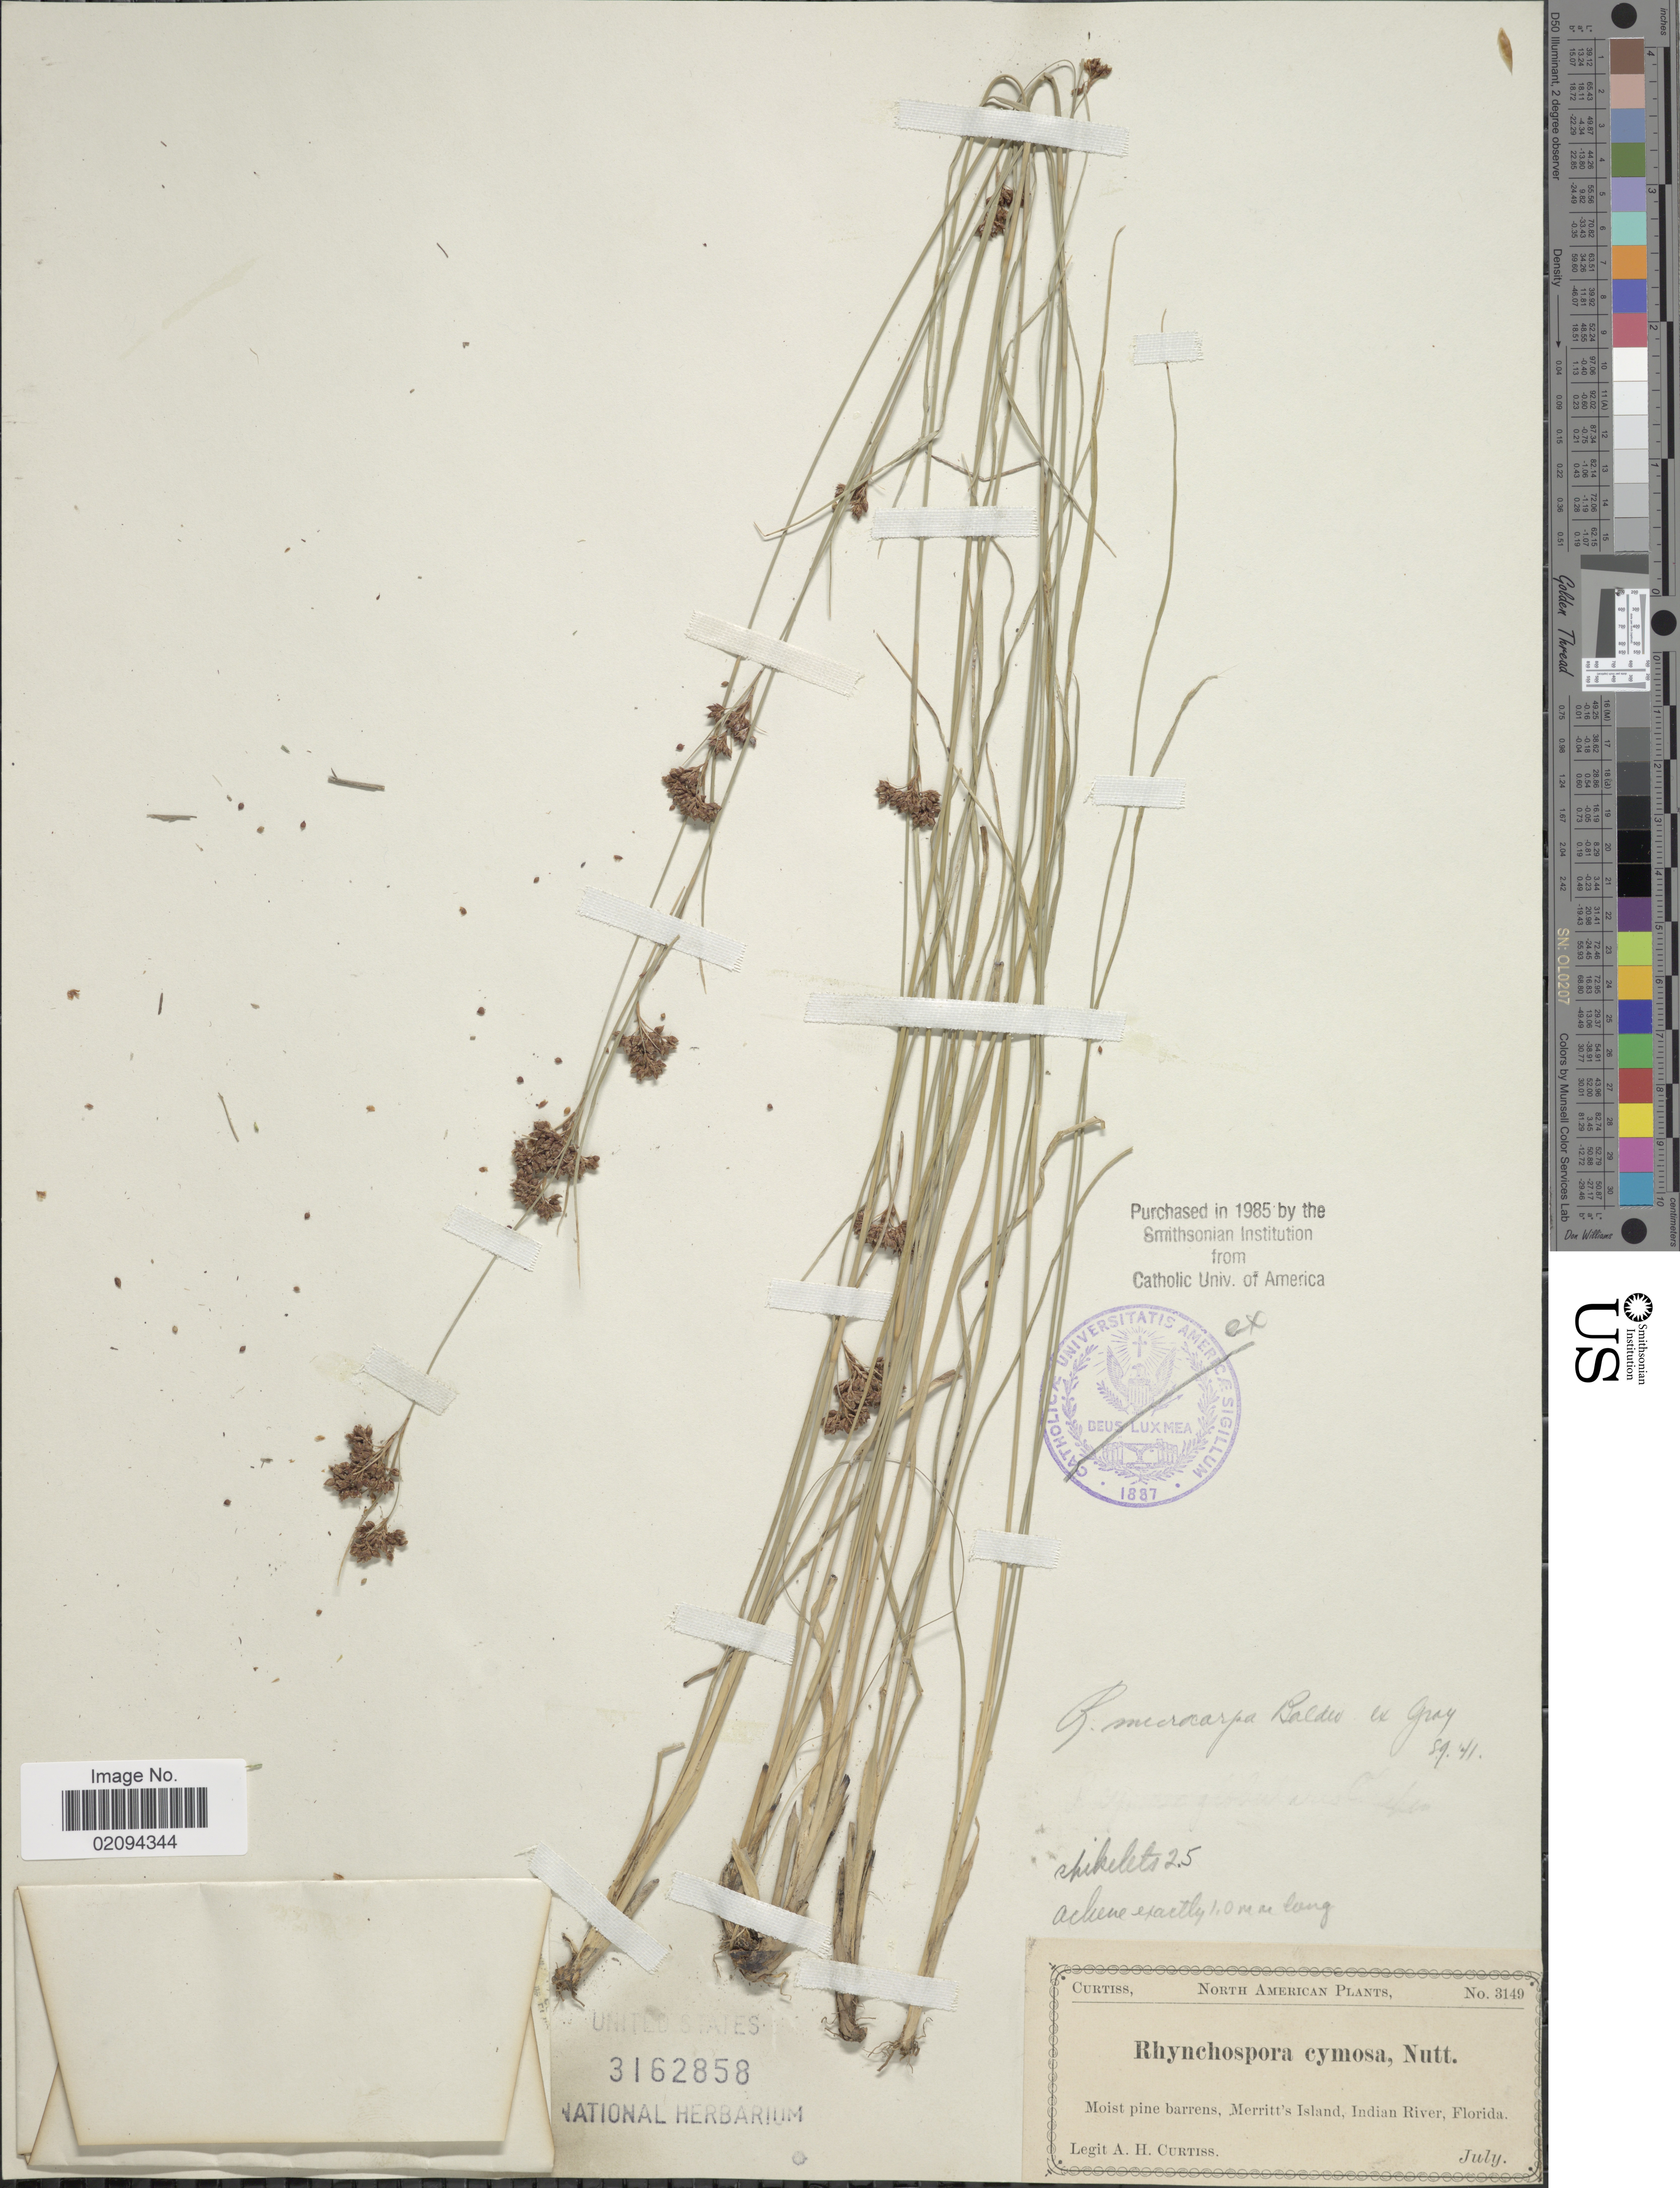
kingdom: Plantae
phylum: Tracheophyta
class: Liliopsida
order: Poales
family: Cyperaceae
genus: Rhynchospora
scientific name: Rhynchospora microcarpa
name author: Baldwin ex A. Gray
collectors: A. H. Curtiss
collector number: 3149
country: United States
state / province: Florida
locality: Moist pine barrens, Merritt's Island, Indian River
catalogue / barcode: US 3162858